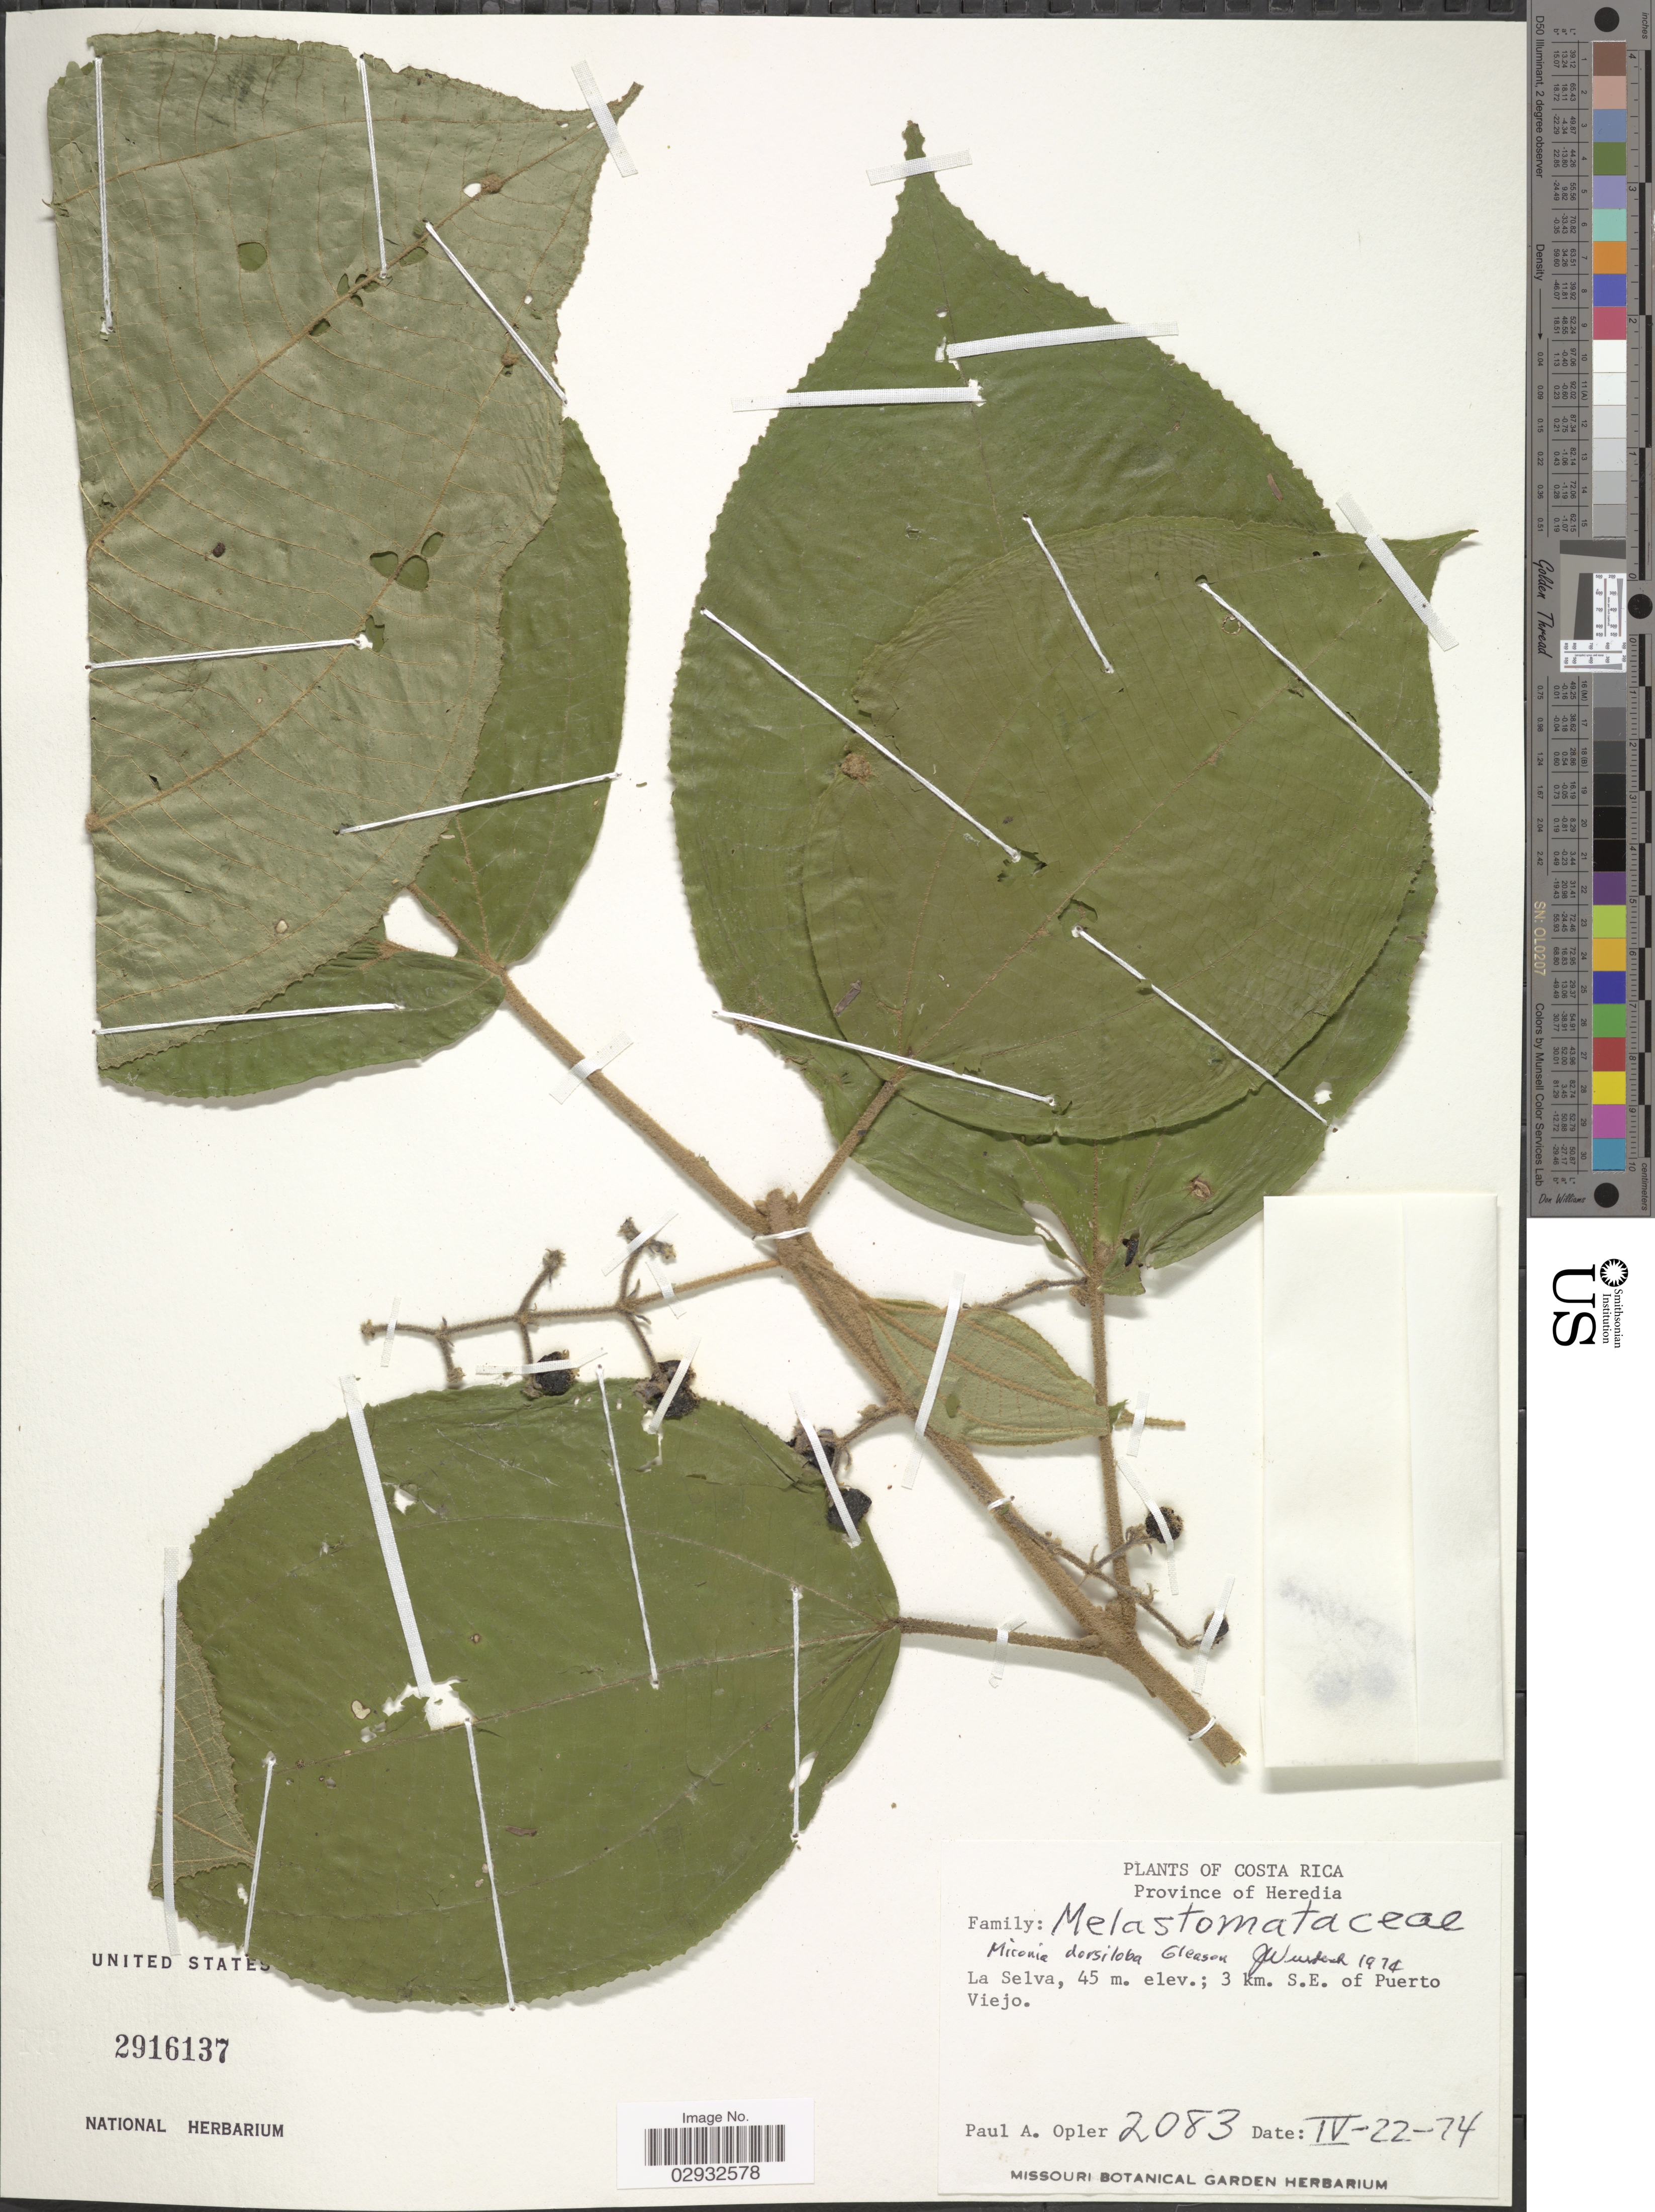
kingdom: Plantae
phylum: Tracheophyta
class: Magnoliopsida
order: Myrtales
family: Melastomataceae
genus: Miconia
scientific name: Miconia dorsiloba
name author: Gleason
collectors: P. Opler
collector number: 2083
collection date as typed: Transcribed d/m/y: 22/4/74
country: Costa Rica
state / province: Heredia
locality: La Selva; 3 km. S.E. of Puerto Viejo.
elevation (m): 45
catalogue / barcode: US 2916137